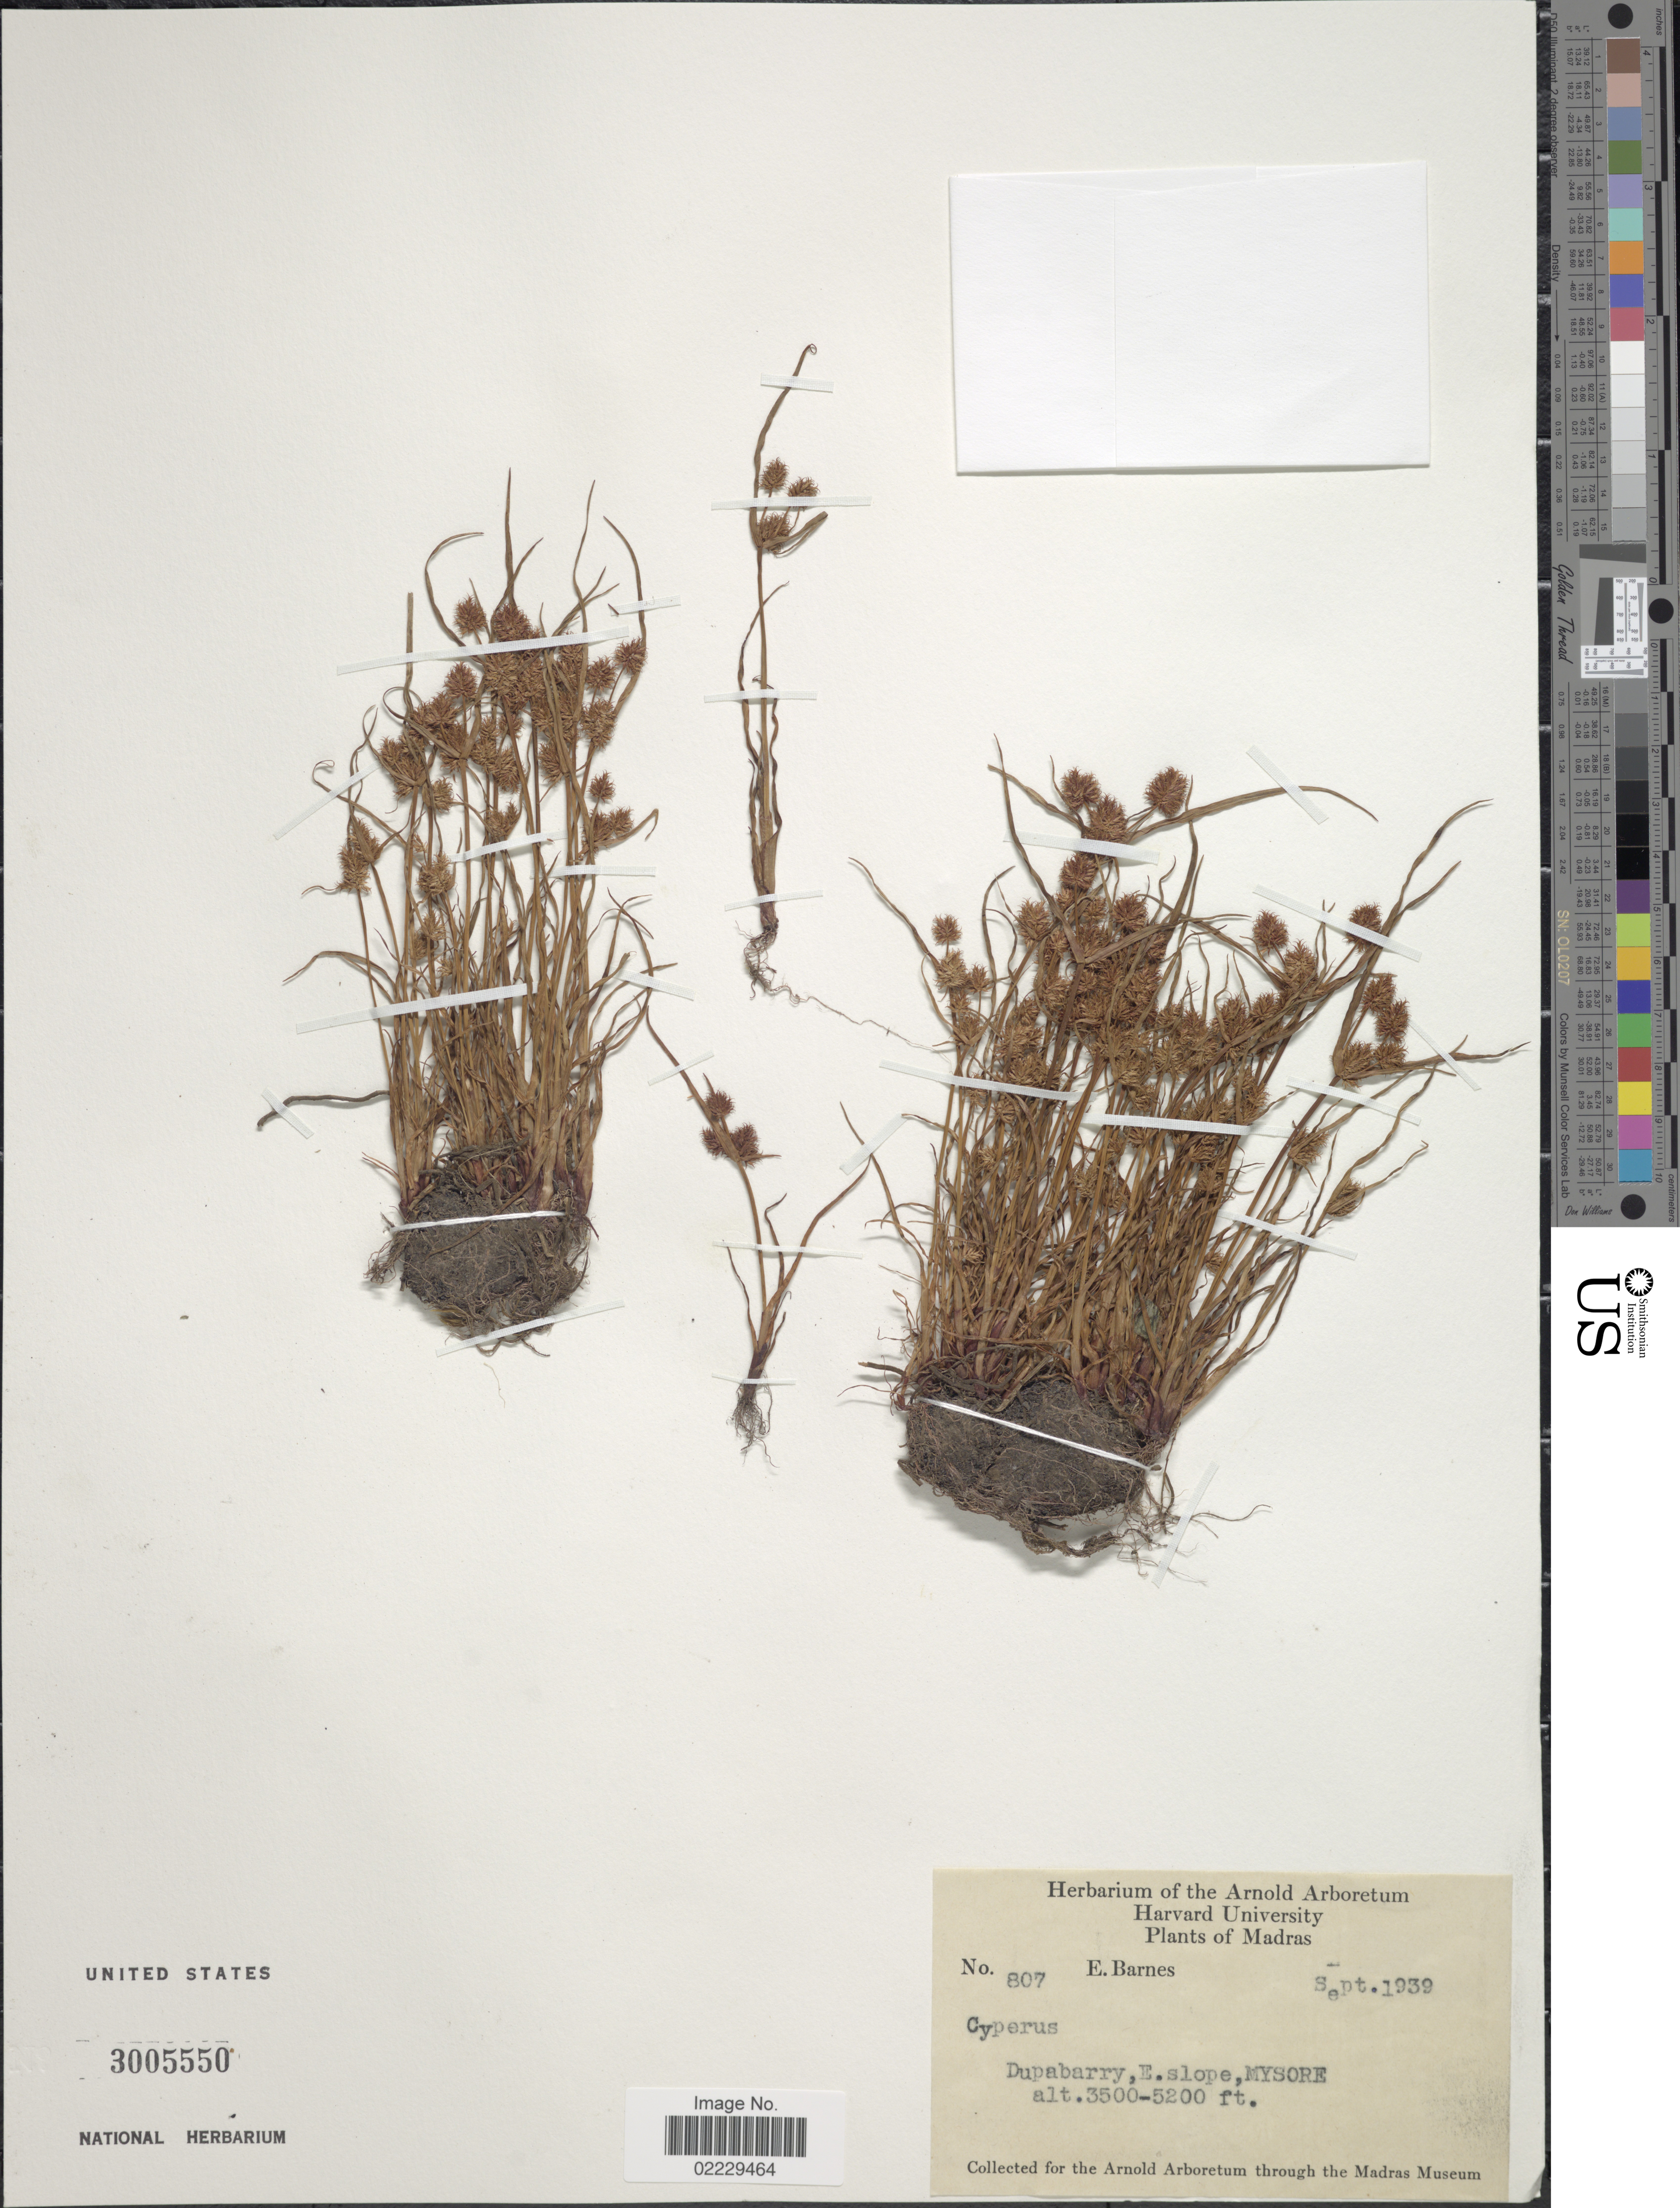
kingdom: Plantae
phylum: Tracheophyta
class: Liliopsida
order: Poales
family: Cyperaceae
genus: Cyperus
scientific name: Cyperus squarrosus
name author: L.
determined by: Strong, Mark T., (BOT), Smithsonian Institution - National Museum of Natural History (UNITED STATES)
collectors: E. Barnes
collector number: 807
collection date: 1939-09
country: India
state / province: Karnataka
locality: Madras, Dupabarry, E. slope Mysore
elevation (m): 1067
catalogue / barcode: US 3005550